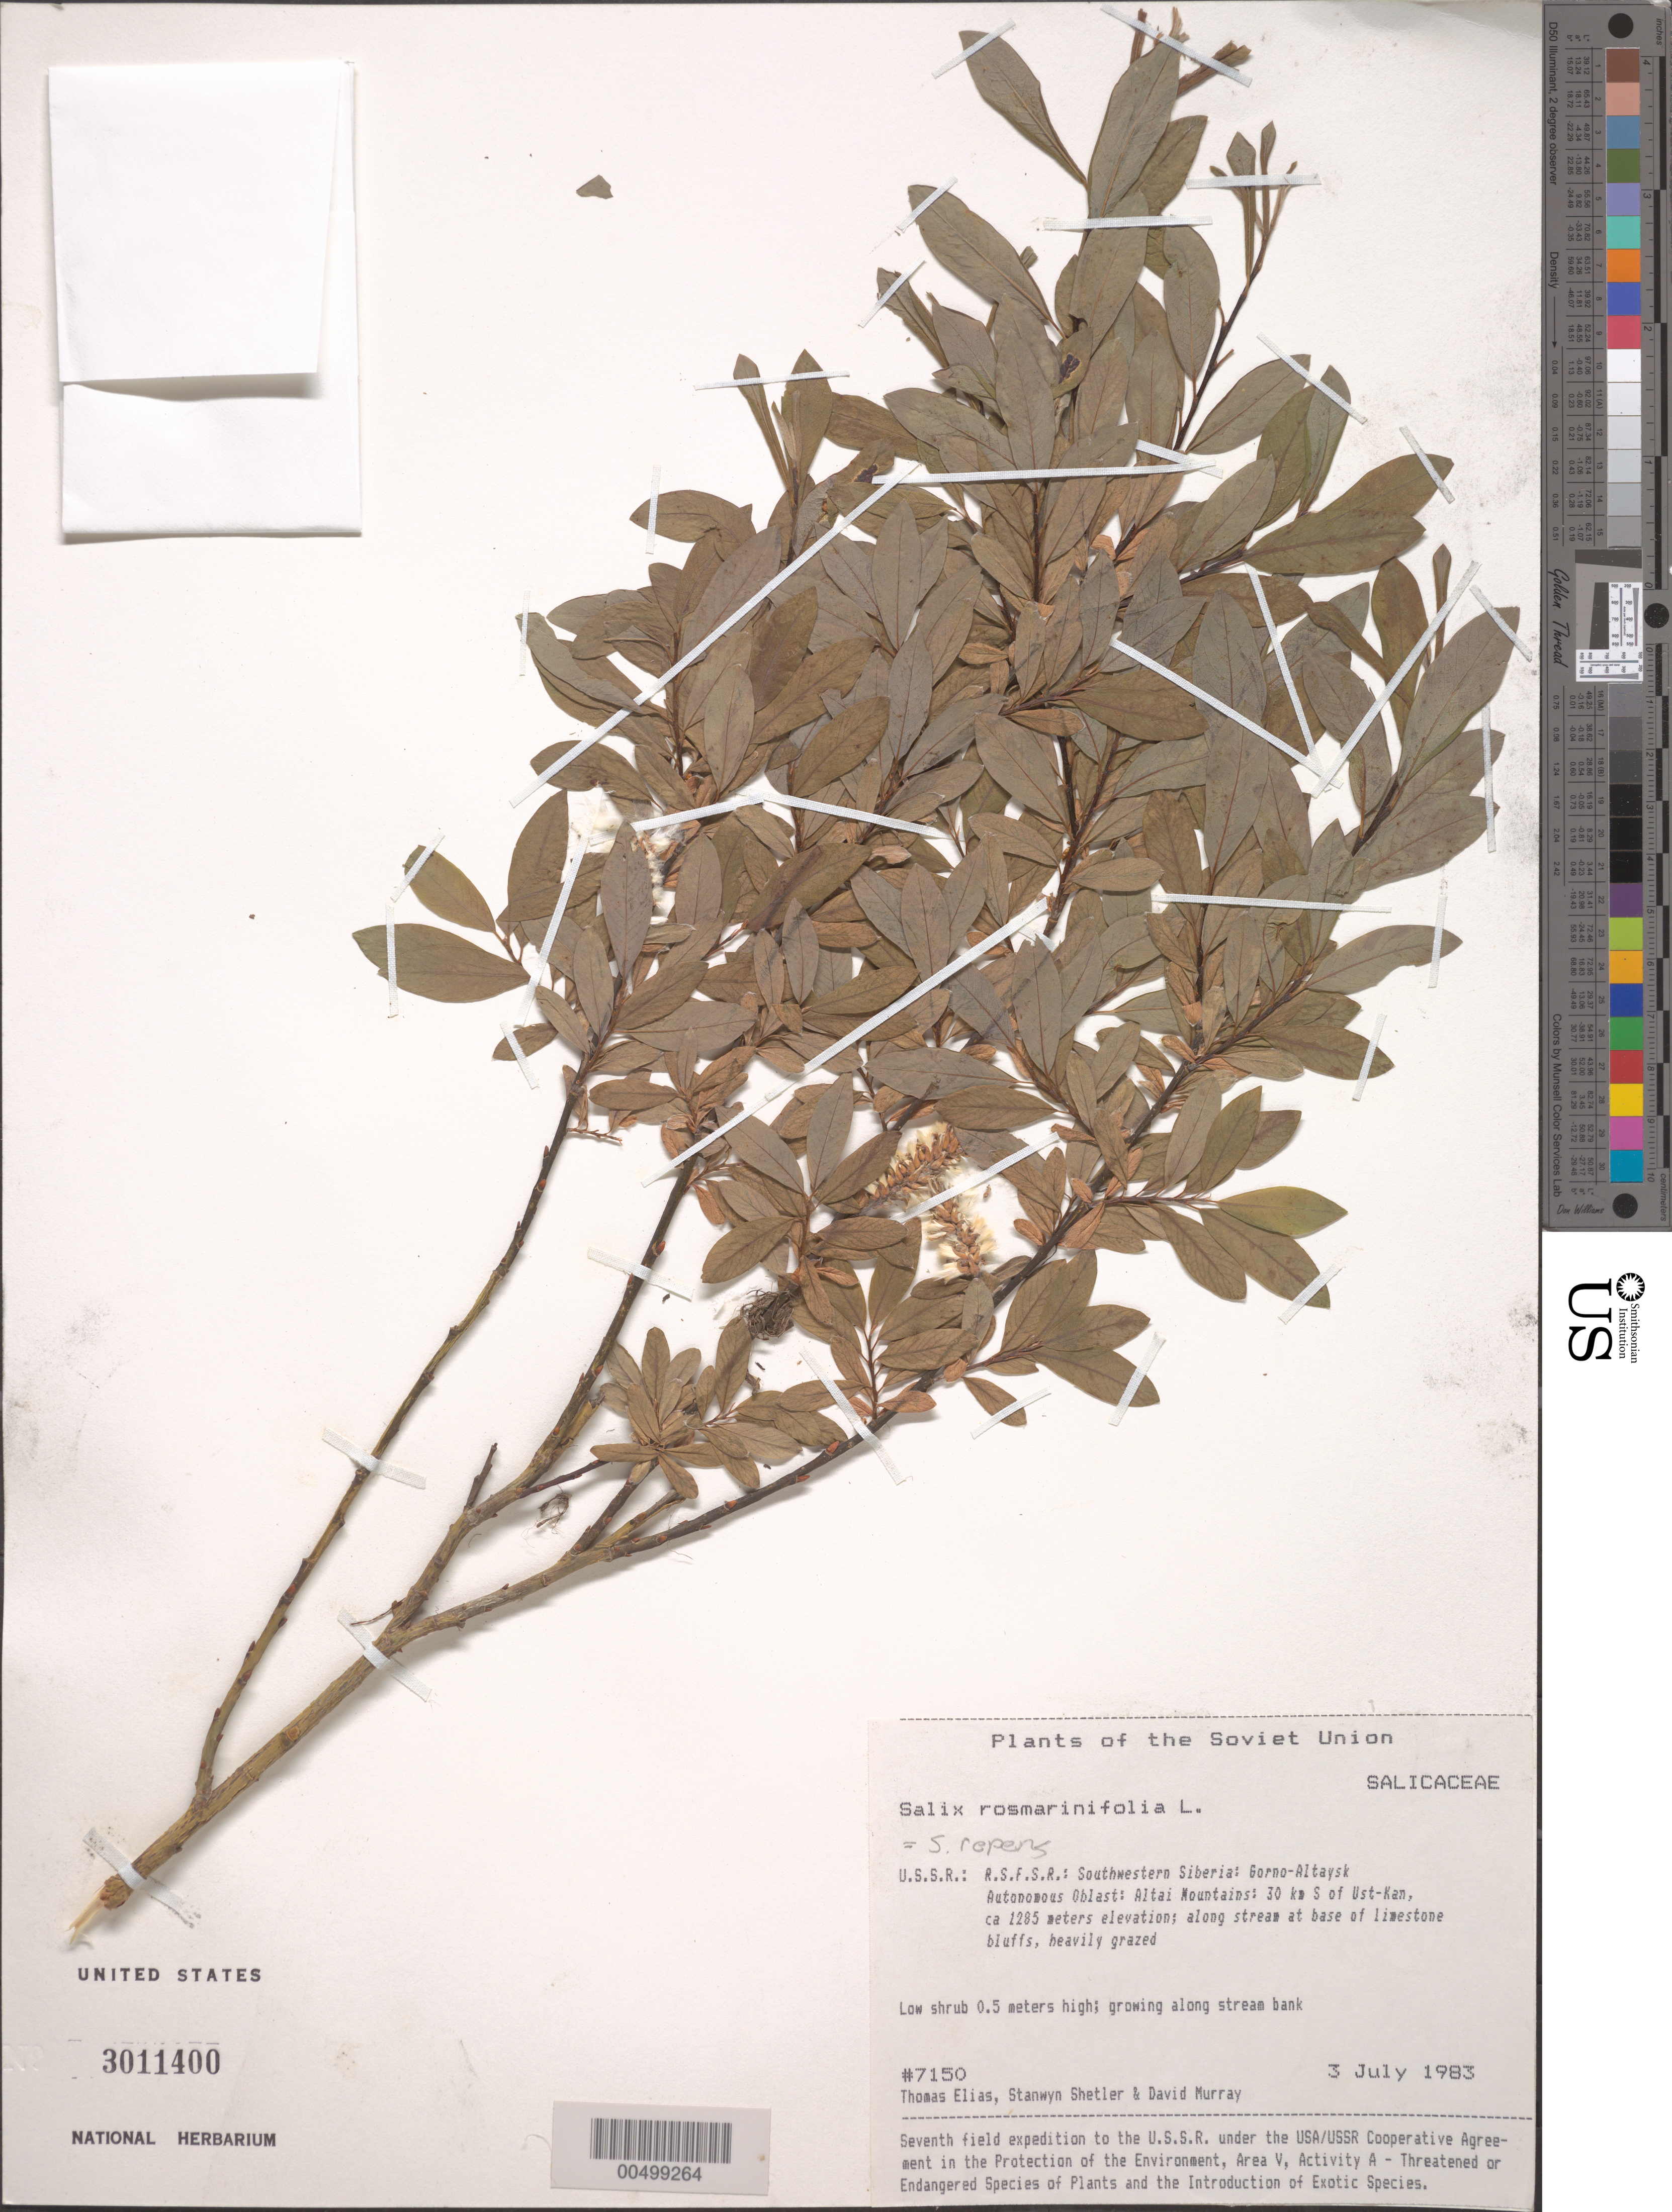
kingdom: Plantae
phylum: Tracheophyta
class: Magnoliopsida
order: Malpighiales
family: Salicaceae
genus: Salix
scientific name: Salix rosmarinifolia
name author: L.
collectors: T. Elias, S. Shetler & D. F. Murray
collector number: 7150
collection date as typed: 03 Jul 1983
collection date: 1983-07-03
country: Russian Federation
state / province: Altai Republic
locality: Altai Mountains, 30 km S of Ust-Kan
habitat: along stream at base of limestone bluffs, heavily grazed; growing along streambank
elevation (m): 1285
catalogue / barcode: US 3011400